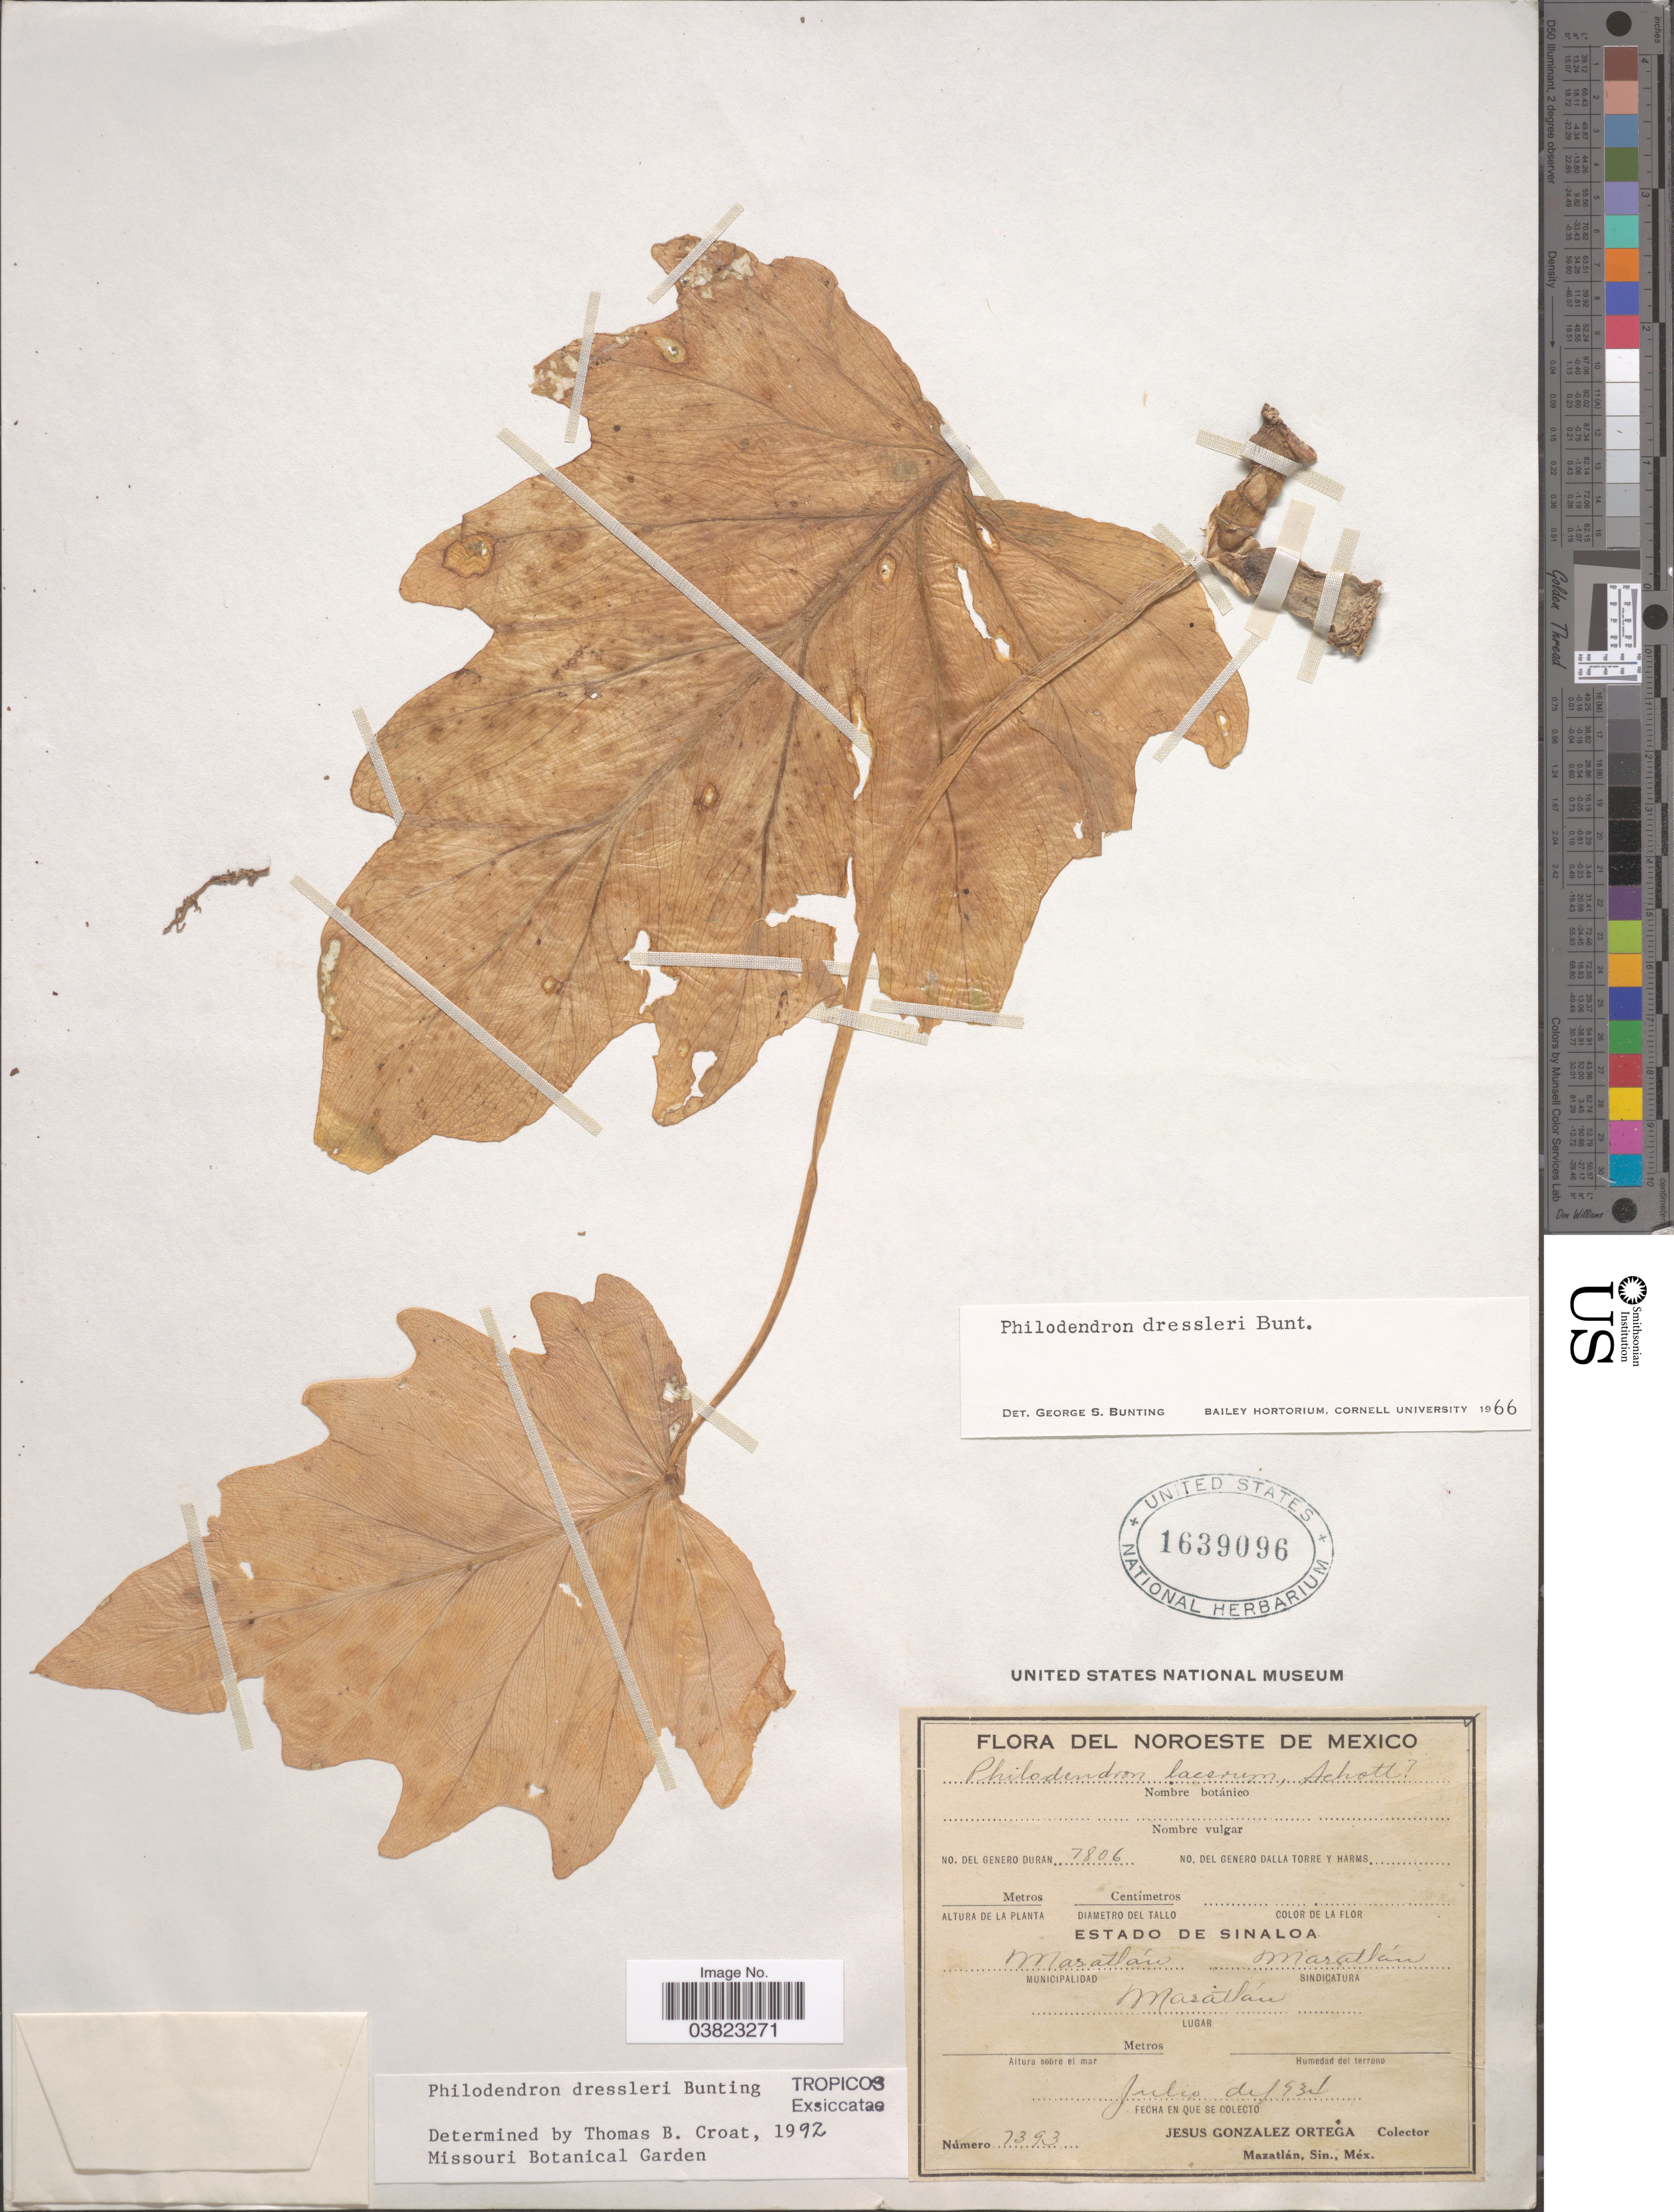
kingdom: Plantae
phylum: Tracheophyta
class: Liliopsida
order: Alismatales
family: Araceae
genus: Philodendron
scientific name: Philodendron dressleri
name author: G.S. Bunting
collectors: J. Ortega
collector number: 7393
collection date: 1934-07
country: Mexico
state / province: Sinaloa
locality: Noroeste de Mexico. Estado de Sinaloa. Marathán.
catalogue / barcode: US 1639096